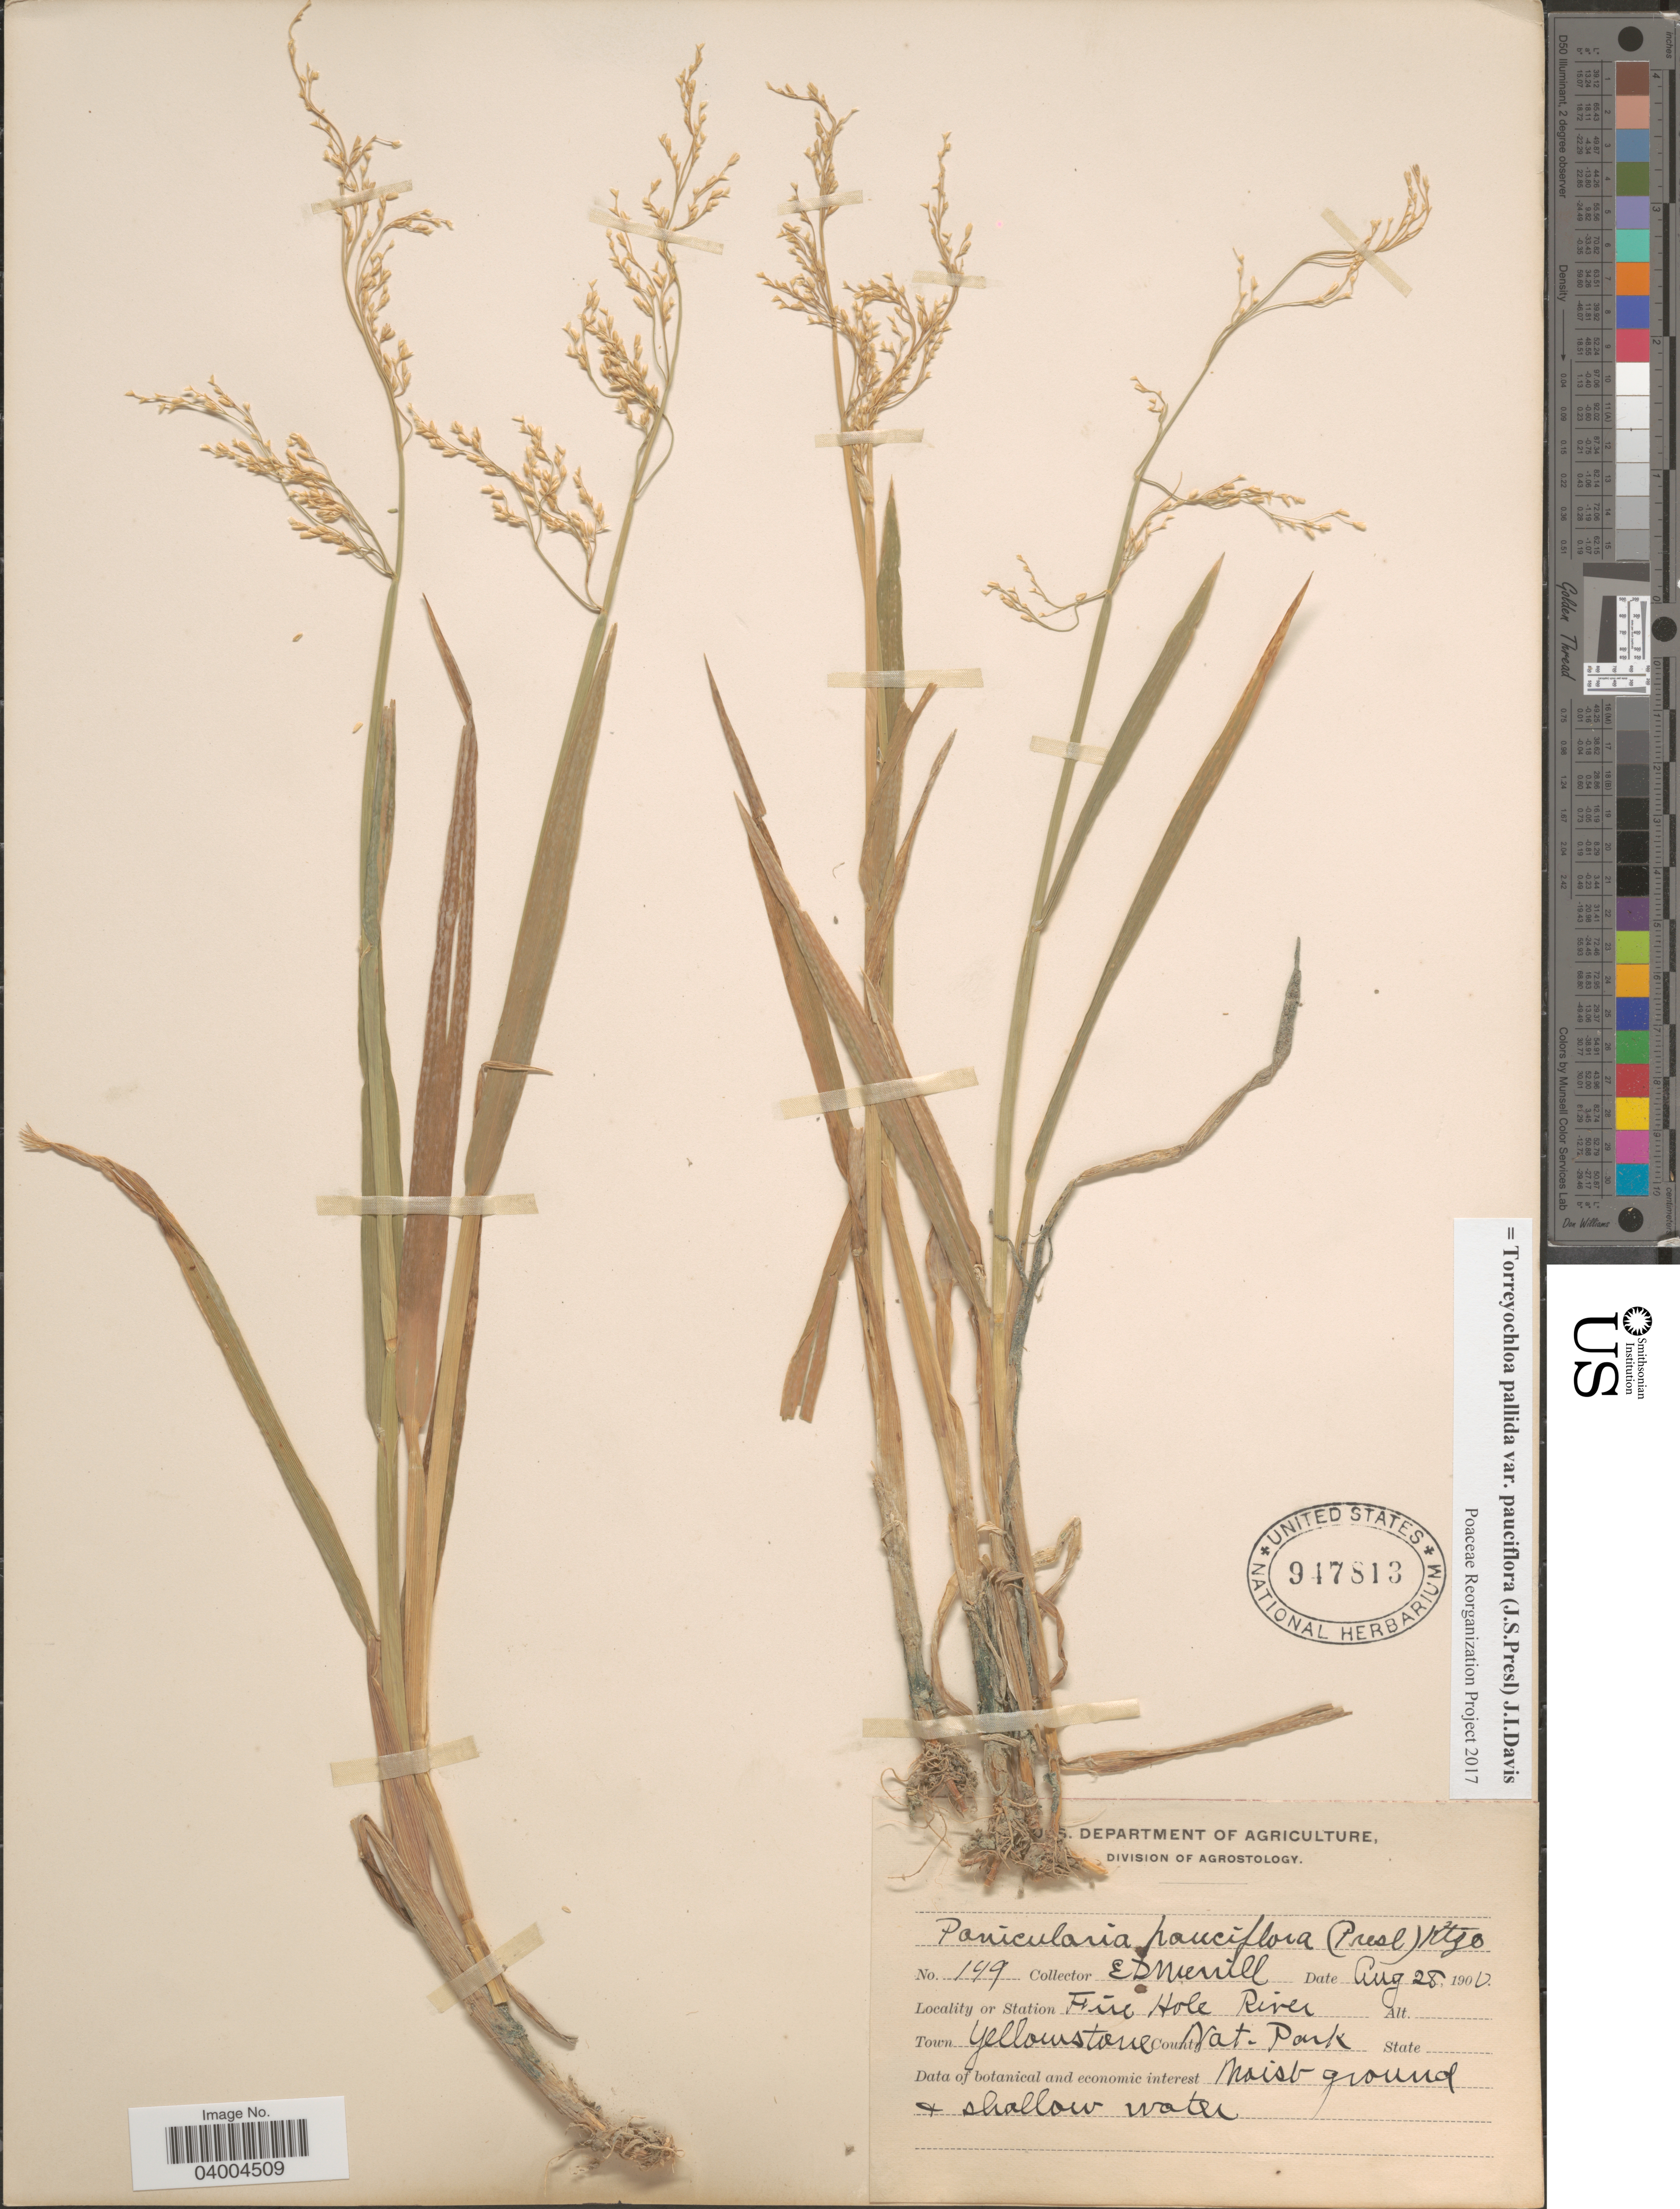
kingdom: Plantae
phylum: Tracheophyta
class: Liliopsida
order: Poales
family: Poaceae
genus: Torreyochloa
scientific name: Torreyochloa pallida var. pauciflora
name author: (J. Presl) J.I. Davis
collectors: E. D. Merrill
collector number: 149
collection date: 1900-08-28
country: United States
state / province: Wyoming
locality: Fire Hole River. Yellowstone Nat. Park.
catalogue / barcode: US 947813